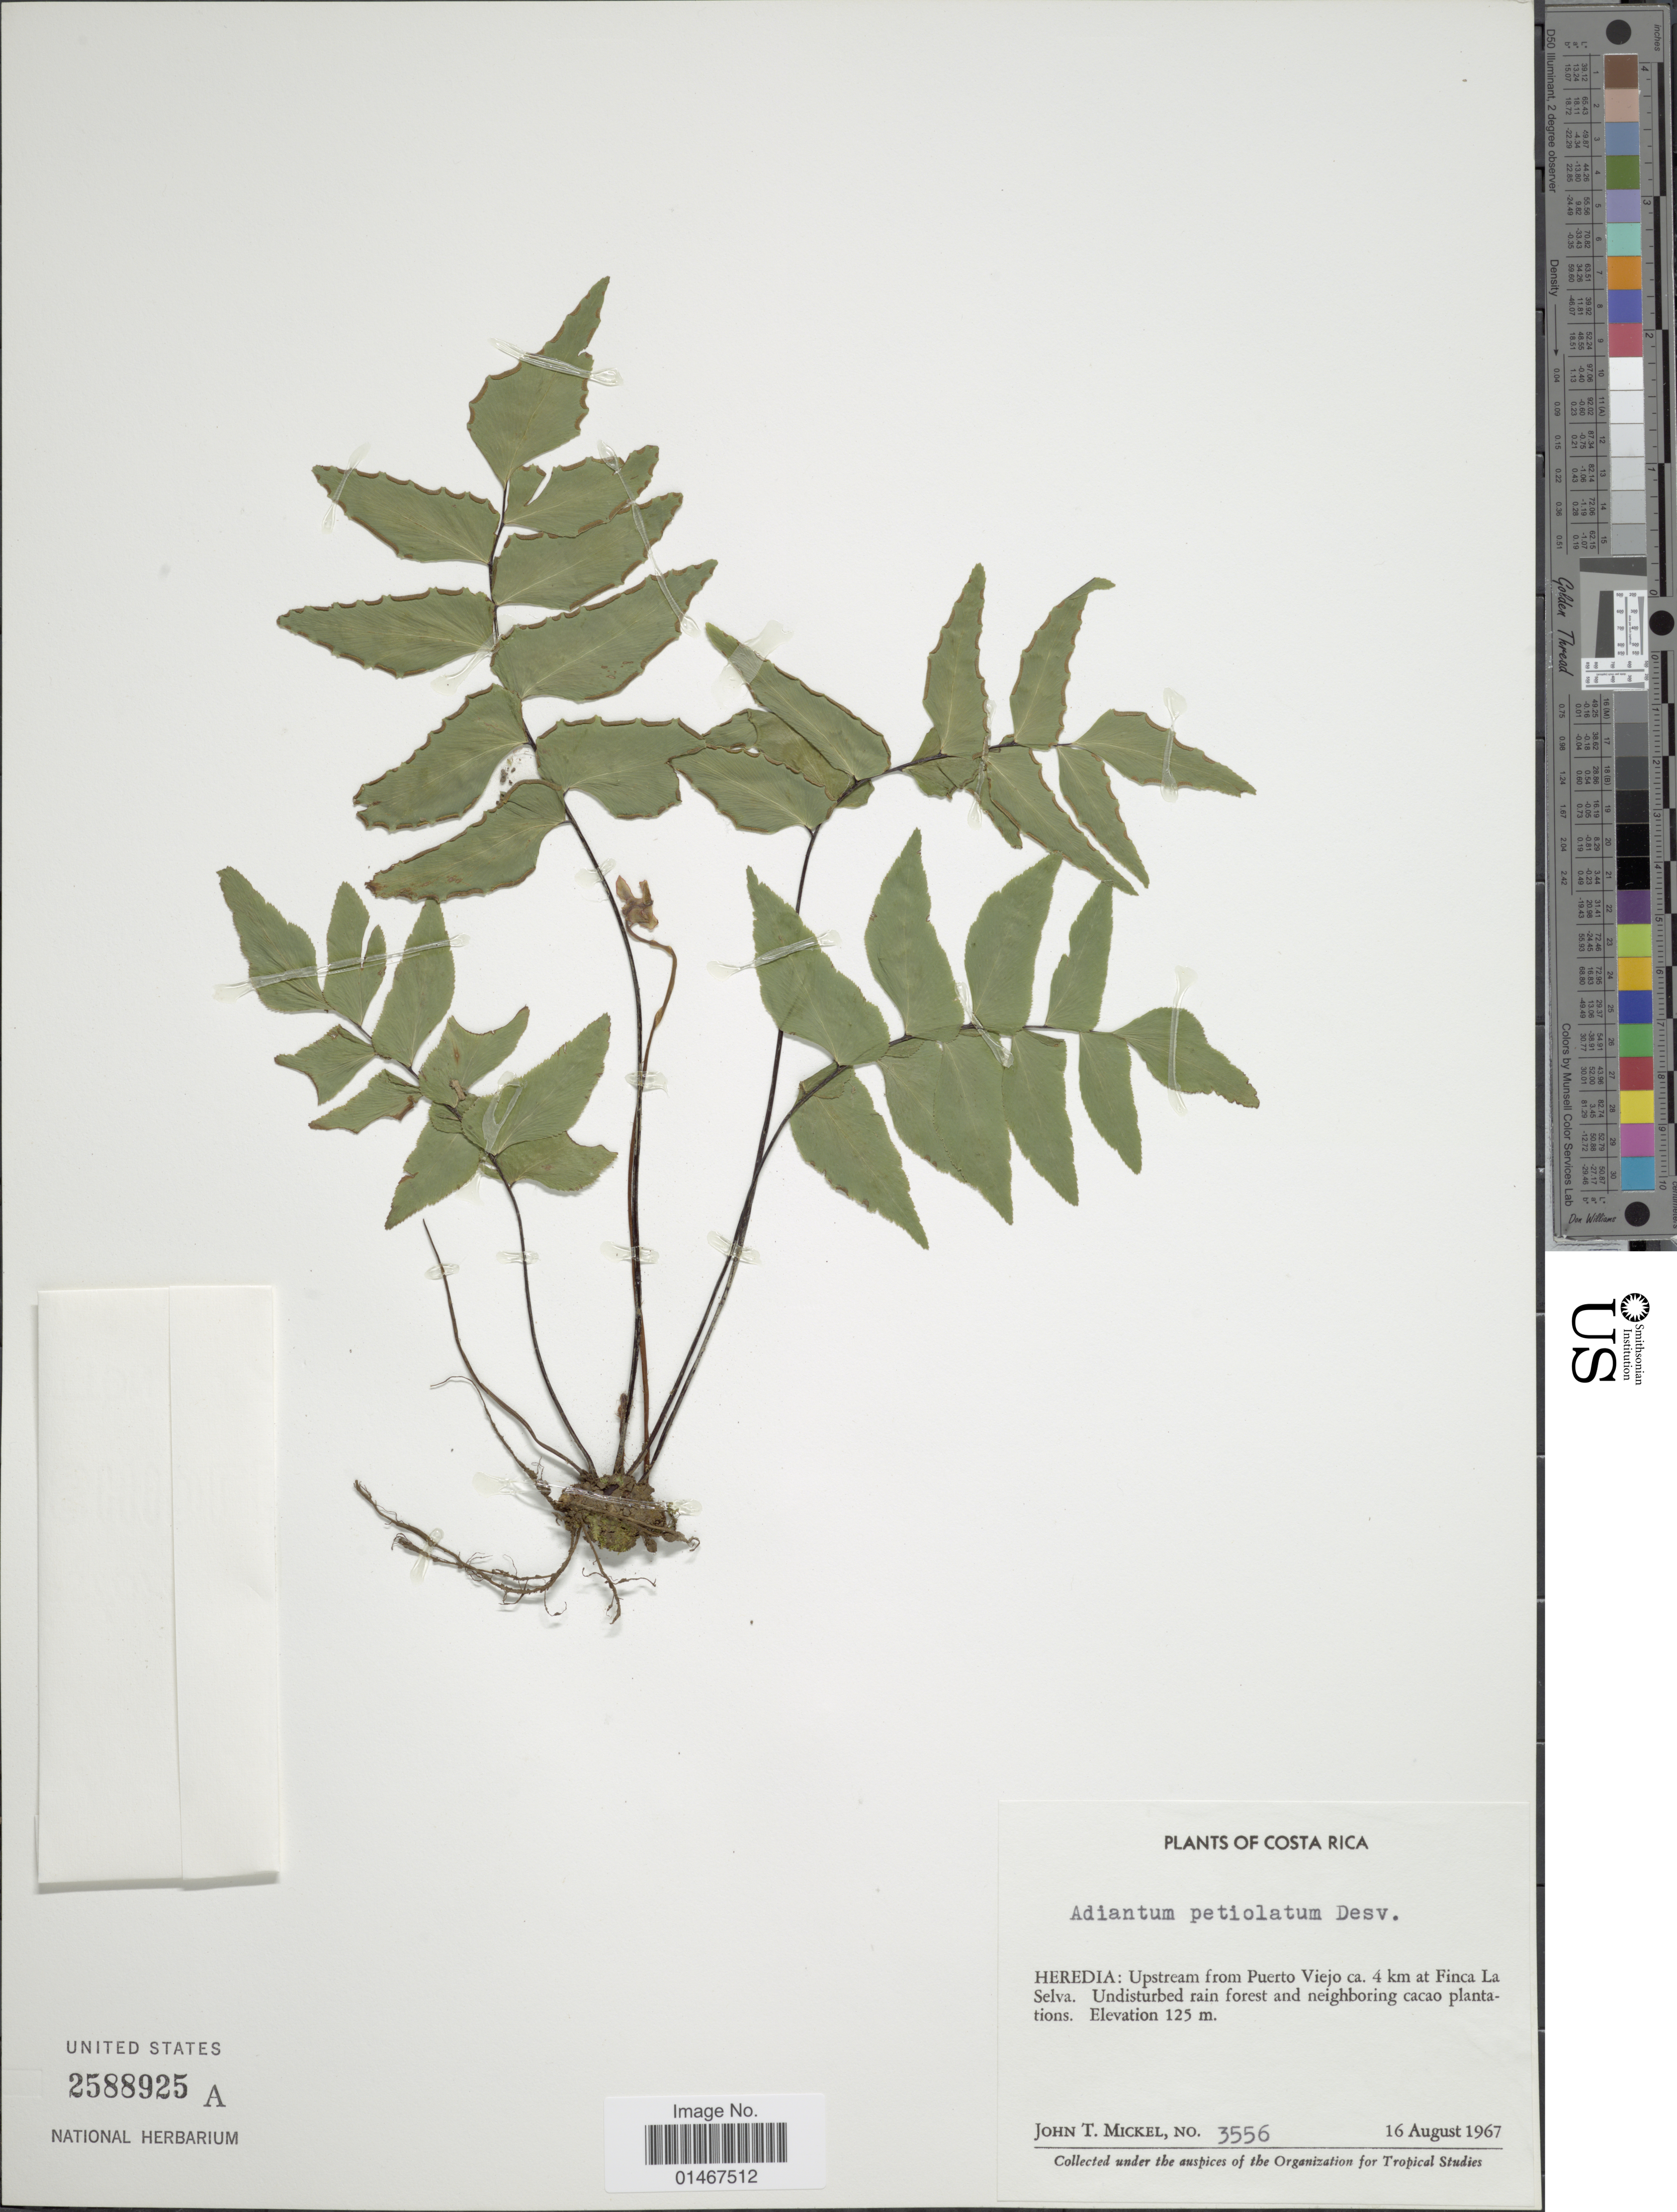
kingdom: Plantae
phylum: Tracheophyta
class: Polypodiopsida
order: Polypodiales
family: Pteridaceae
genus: Adiantum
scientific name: Adiantum petiolatum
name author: Desv.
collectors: J. T. Mickel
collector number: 3556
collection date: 1967-08-16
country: Costa Rica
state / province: Heredia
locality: Upstream from Puerto Viejo ca. 4 km at Finca La Selva.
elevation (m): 125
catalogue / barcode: US 2588925A